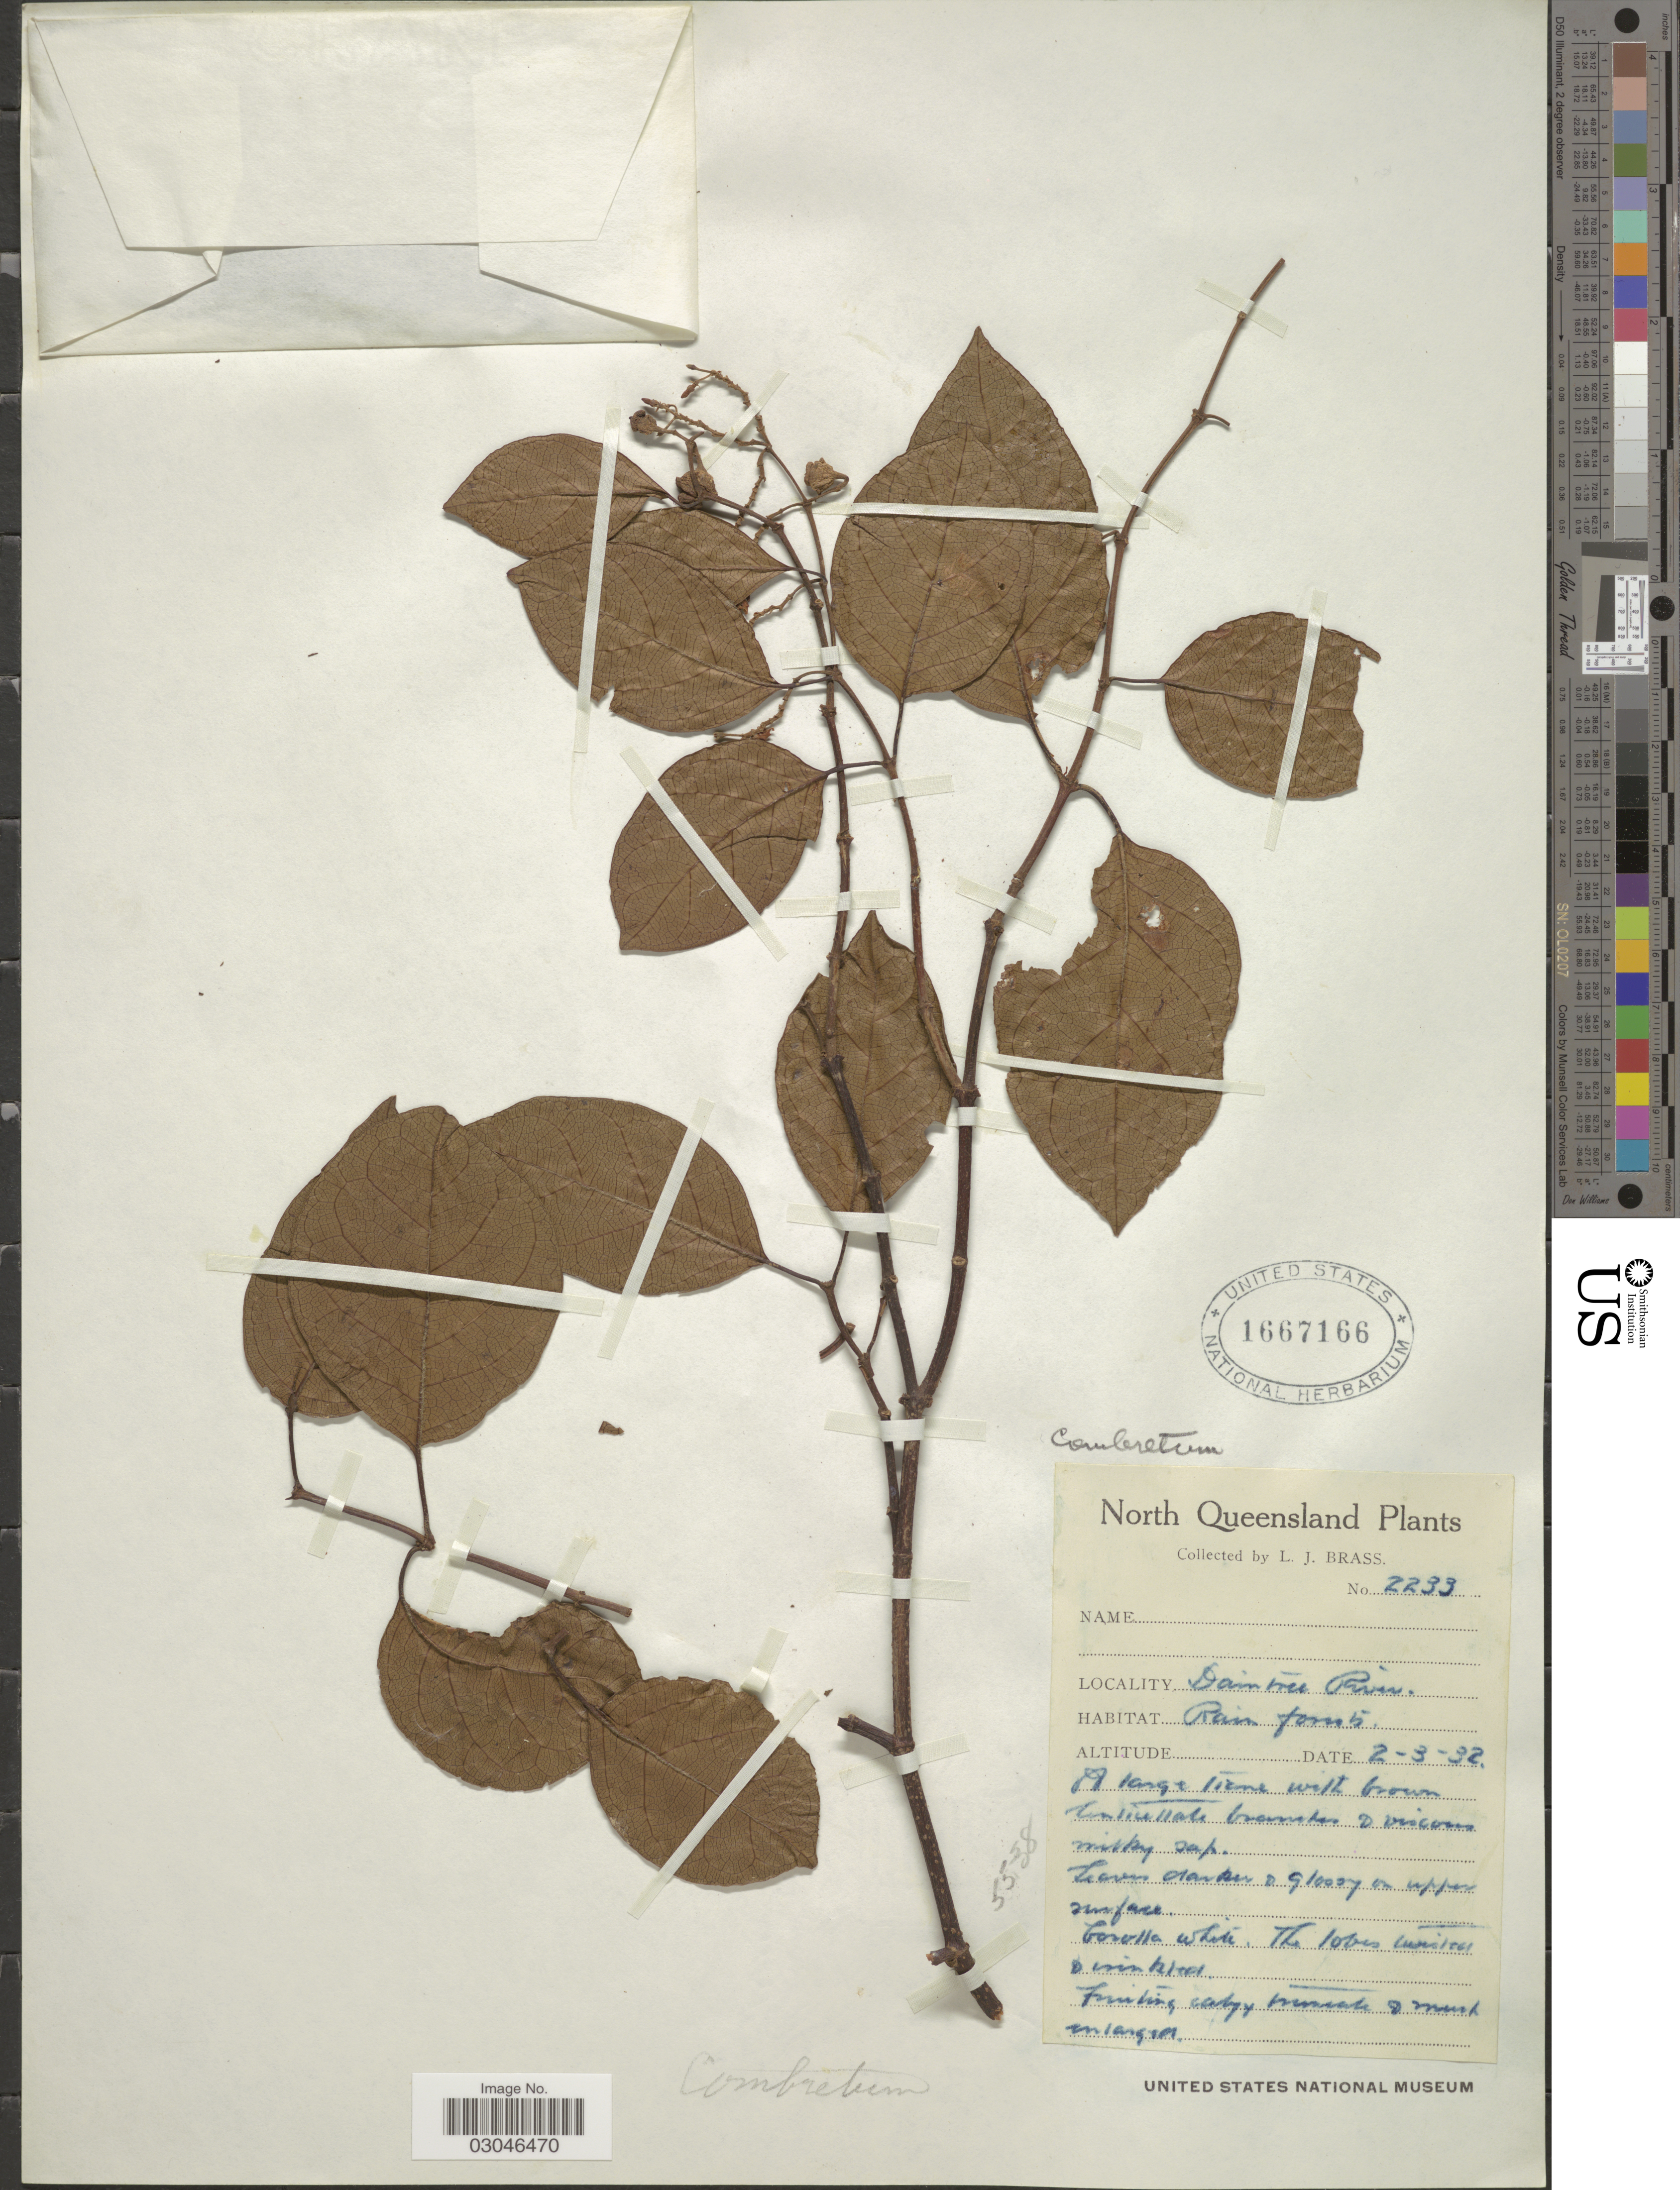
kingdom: Plantae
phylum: Tracheophyta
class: Magnoliopsida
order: Myrtales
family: Combretaceae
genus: Combretum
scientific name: Combretum sp.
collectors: L. J. Brass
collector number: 2233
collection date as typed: Transcribed d/m/y: 2/3/32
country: Australia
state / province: Queensland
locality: North Queensland. Daintree River.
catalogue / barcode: US 1667166